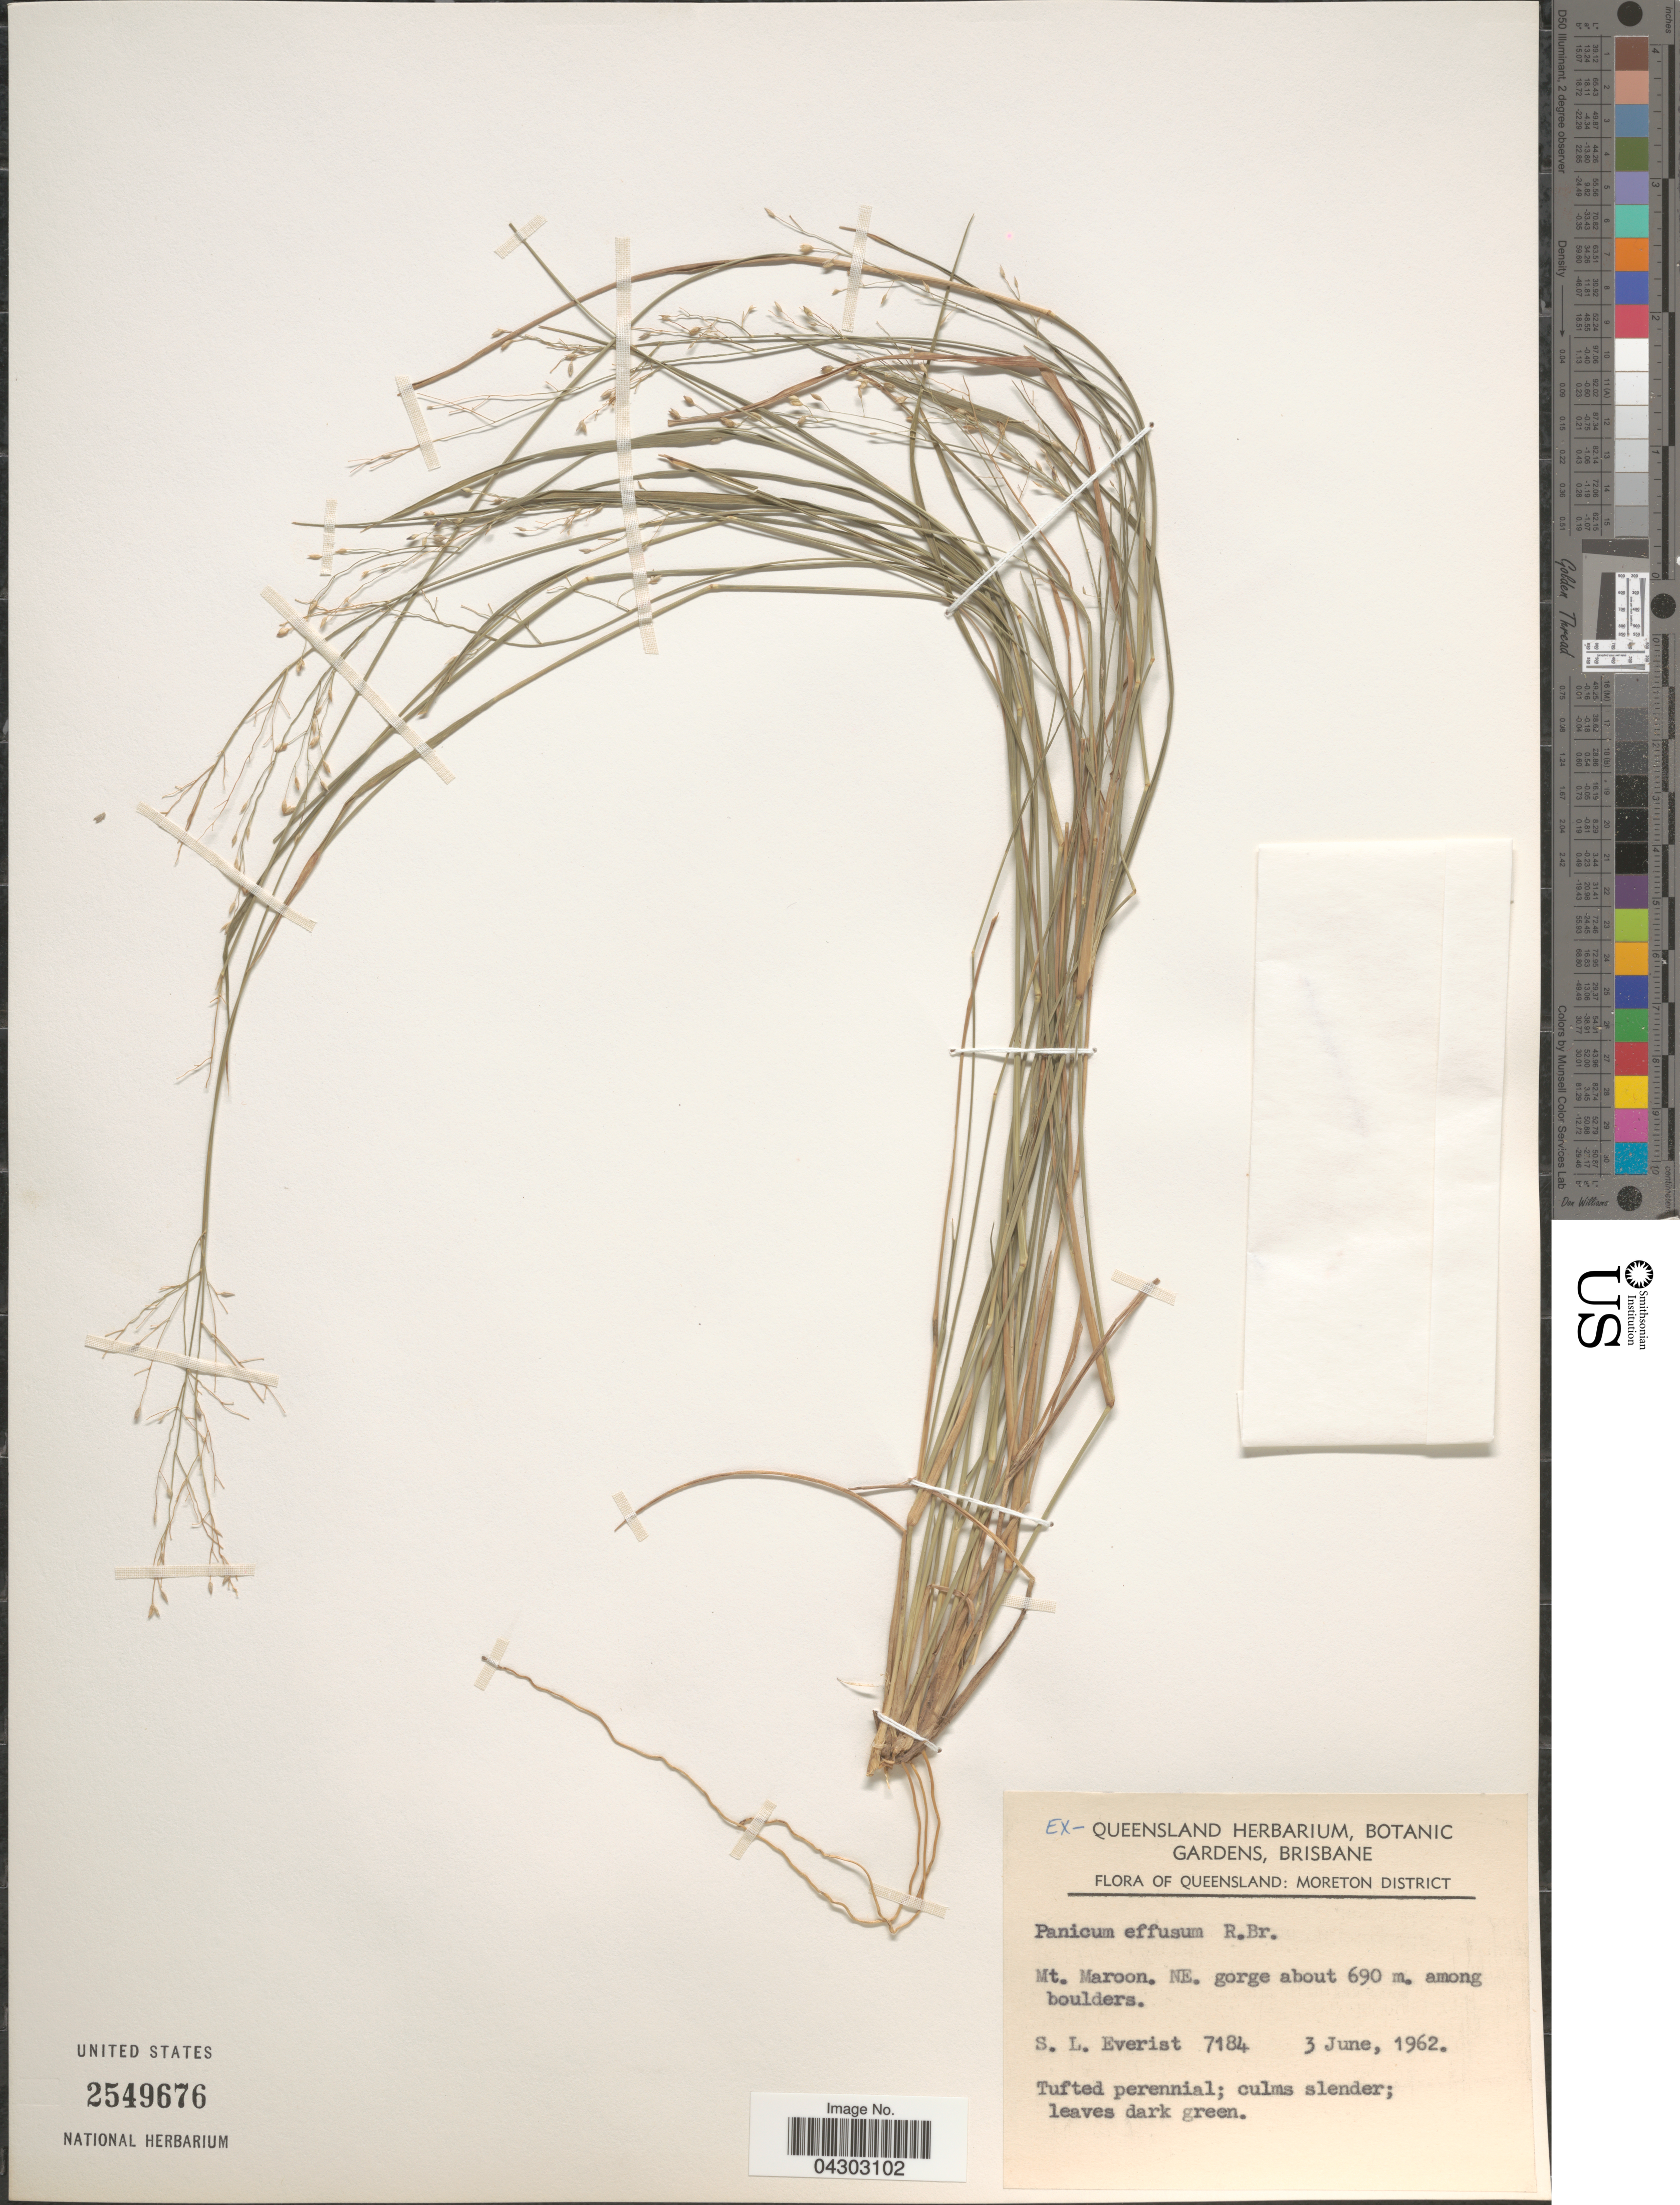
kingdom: Plantae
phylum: Tracheophyta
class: Liliopsida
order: Poales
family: Poaceae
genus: Panicum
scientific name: Panicum effusum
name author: R. Br.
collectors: S. Everist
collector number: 7184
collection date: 1962-06-03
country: Australia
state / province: Queensland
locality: Moreton District. Mt. Maroon, NE. gorge, among boulders.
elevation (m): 690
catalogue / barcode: US 2549676